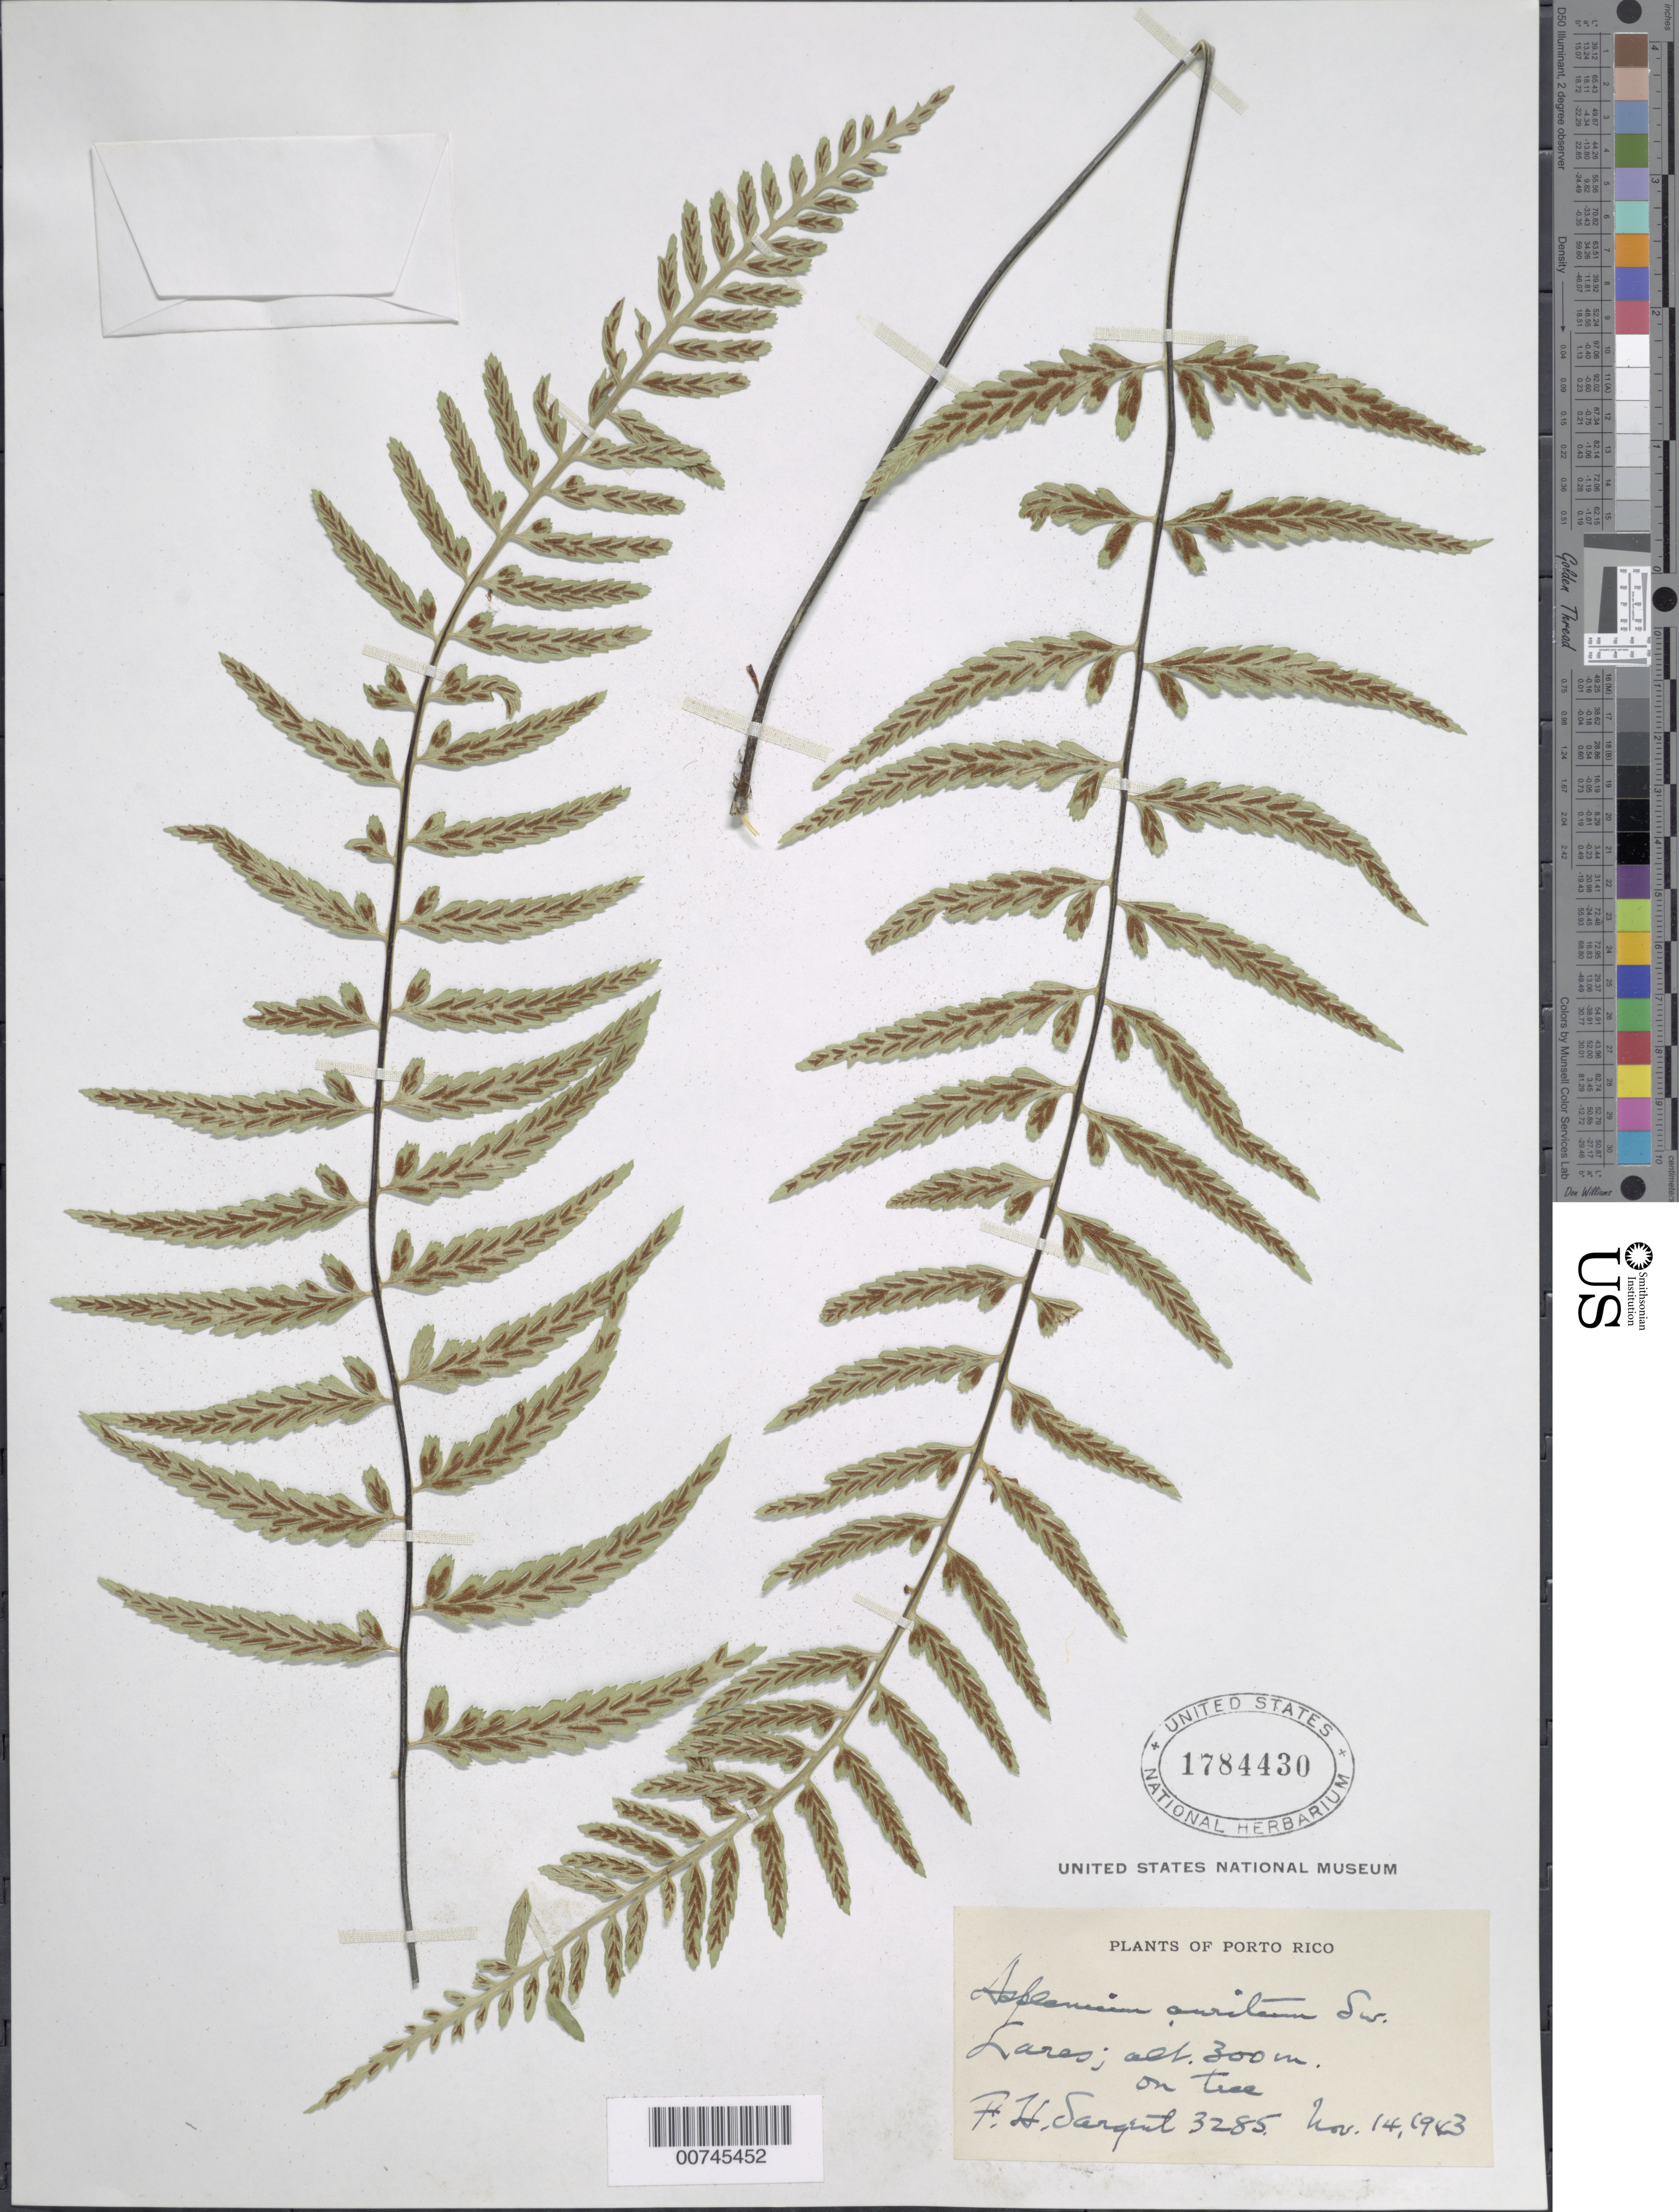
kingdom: Plantae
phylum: Tracheophyta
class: Polypodiopsida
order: Polypodiales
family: Aspleniaceae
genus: Asplenium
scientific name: Asplenium auritum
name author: Sw.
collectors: F. H. Sargent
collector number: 3285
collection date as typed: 14 Nov 1943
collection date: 1943-11-14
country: Puerto Rico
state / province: Lares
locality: Lares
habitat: On tree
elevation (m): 300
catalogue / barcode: US 1784430